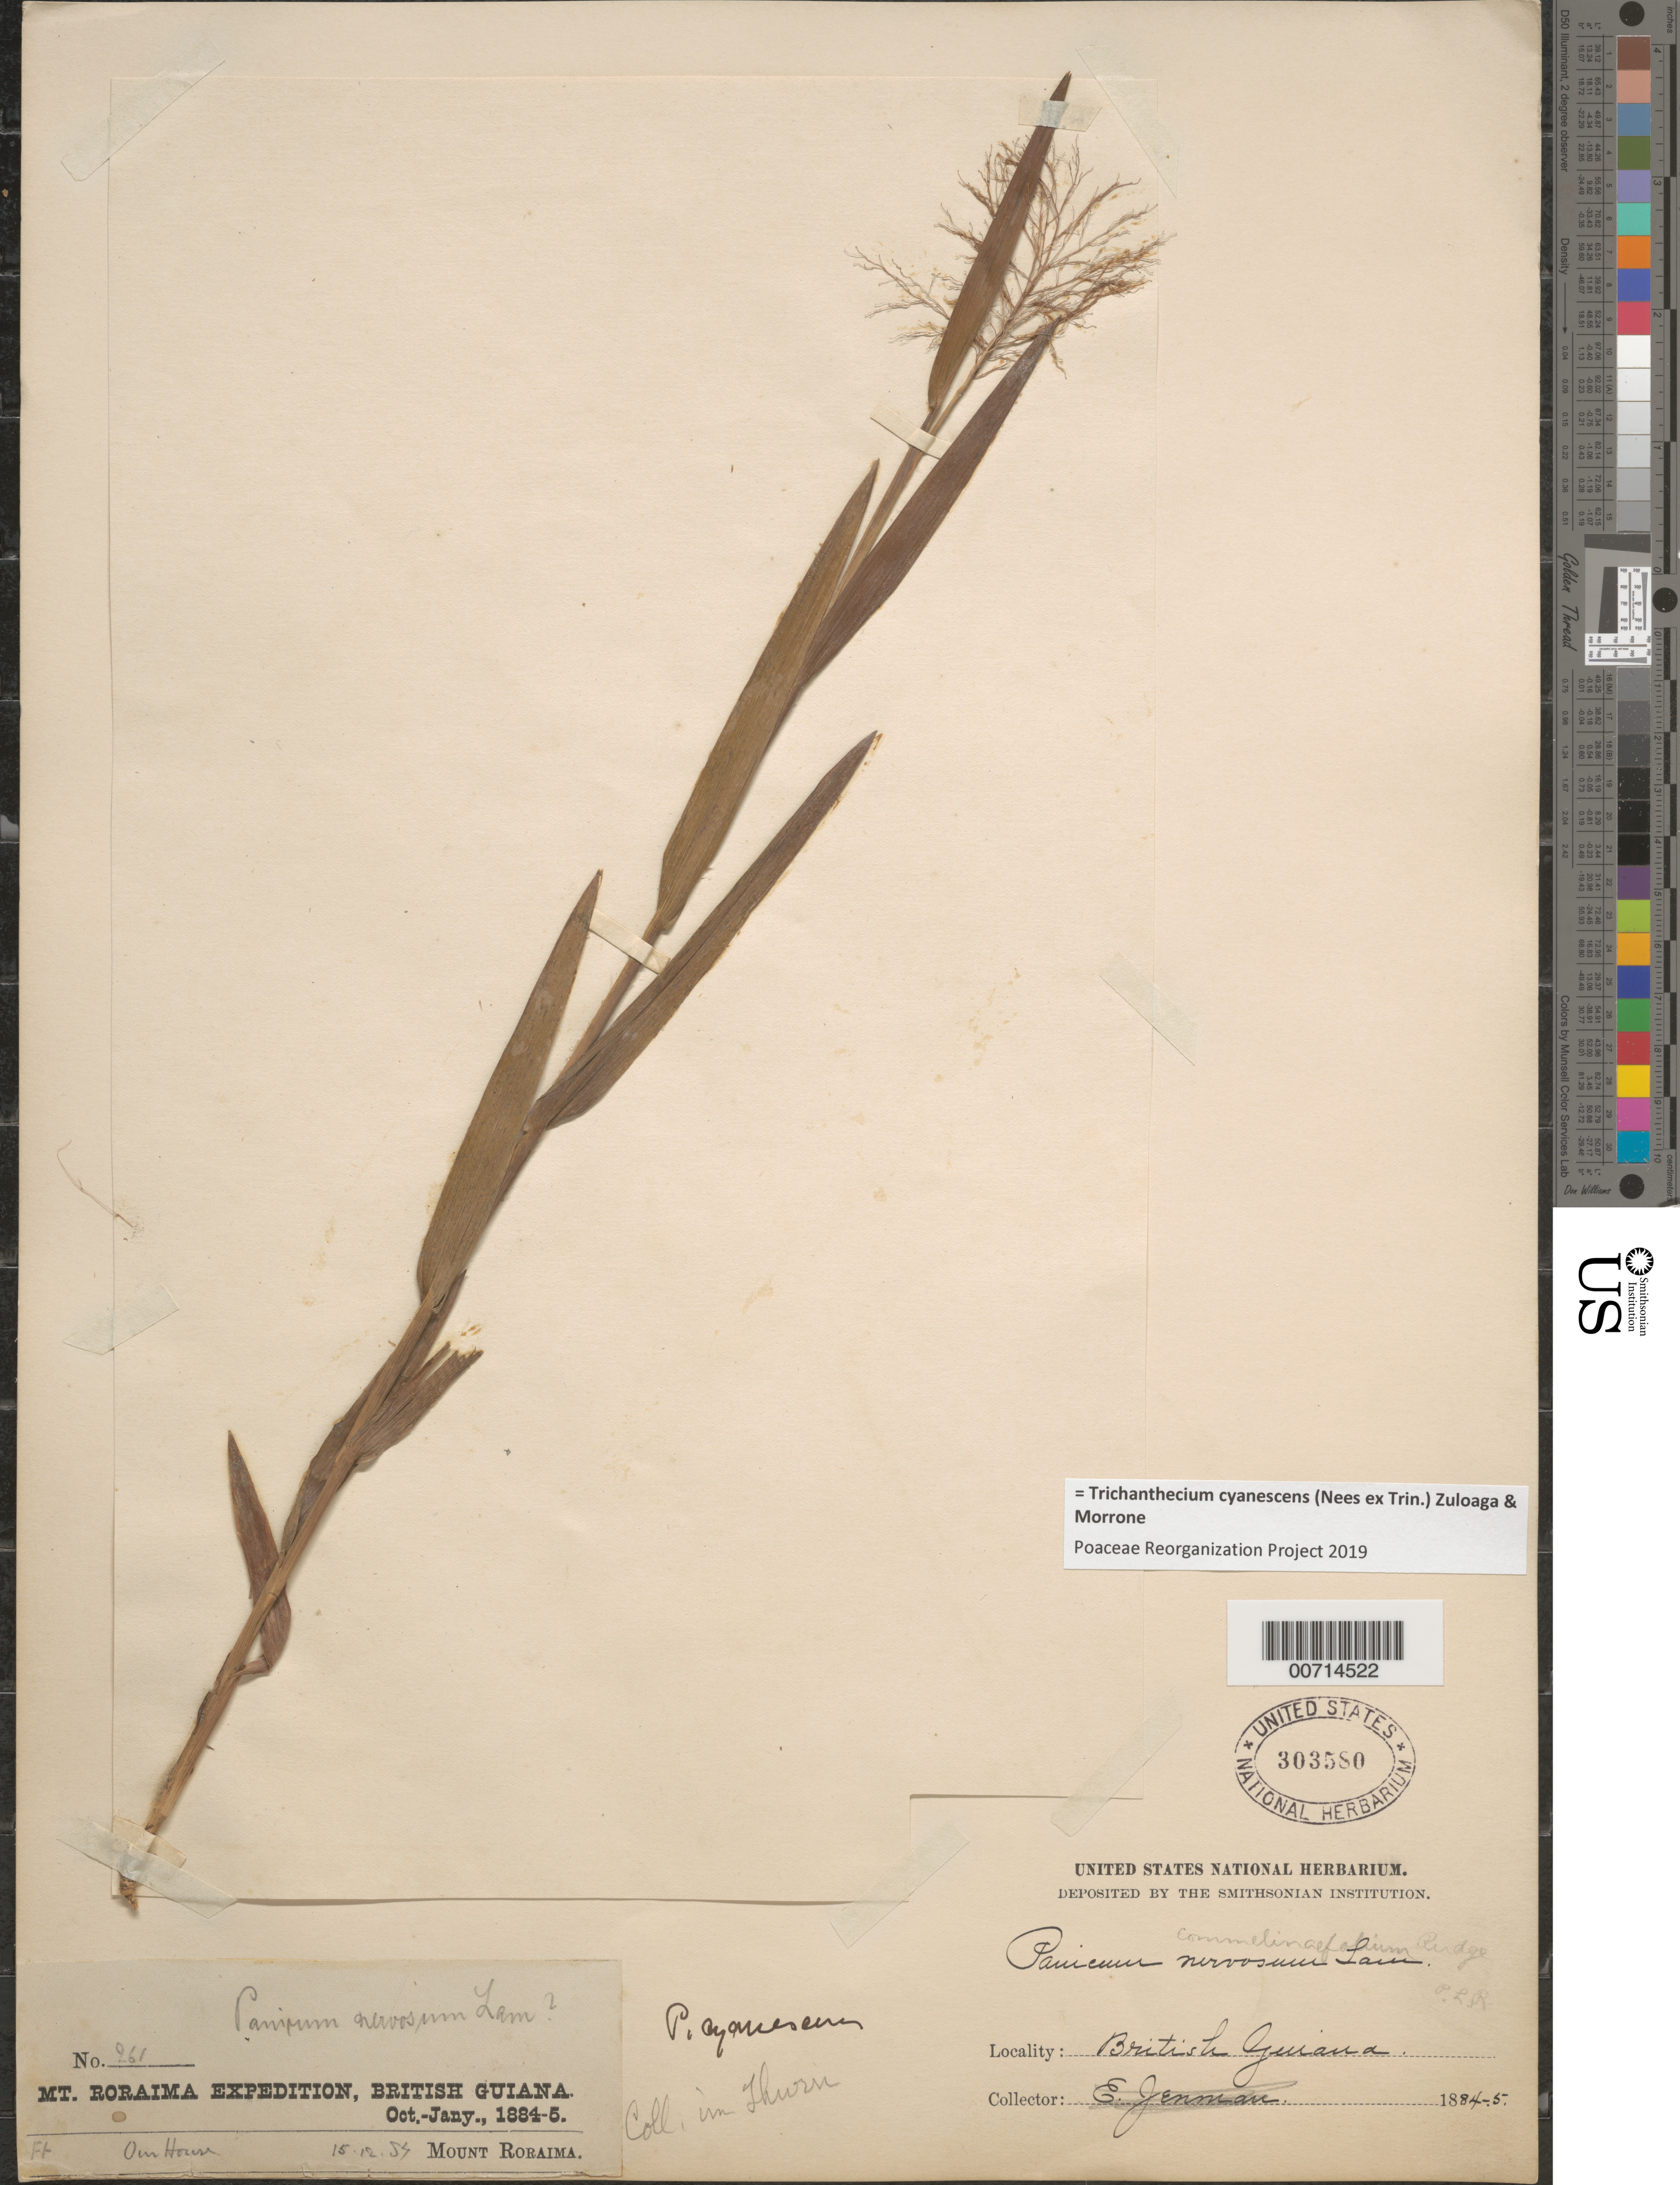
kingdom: Plantae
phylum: Tracheophyta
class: Liliopsida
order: Poales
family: Poaceae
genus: Trichanthecium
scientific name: Trichanthecium cyanescens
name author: (Nees ex Trin.) Zuloaga & Morrone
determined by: Poaceae Reorganization Project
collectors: G. S. Jenman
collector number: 261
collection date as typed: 15 December 1884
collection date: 1884-12-15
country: Guyana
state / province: Cuyuni-Mazaruni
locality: Mt. Roraima, "Our House"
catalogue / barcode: US 303580